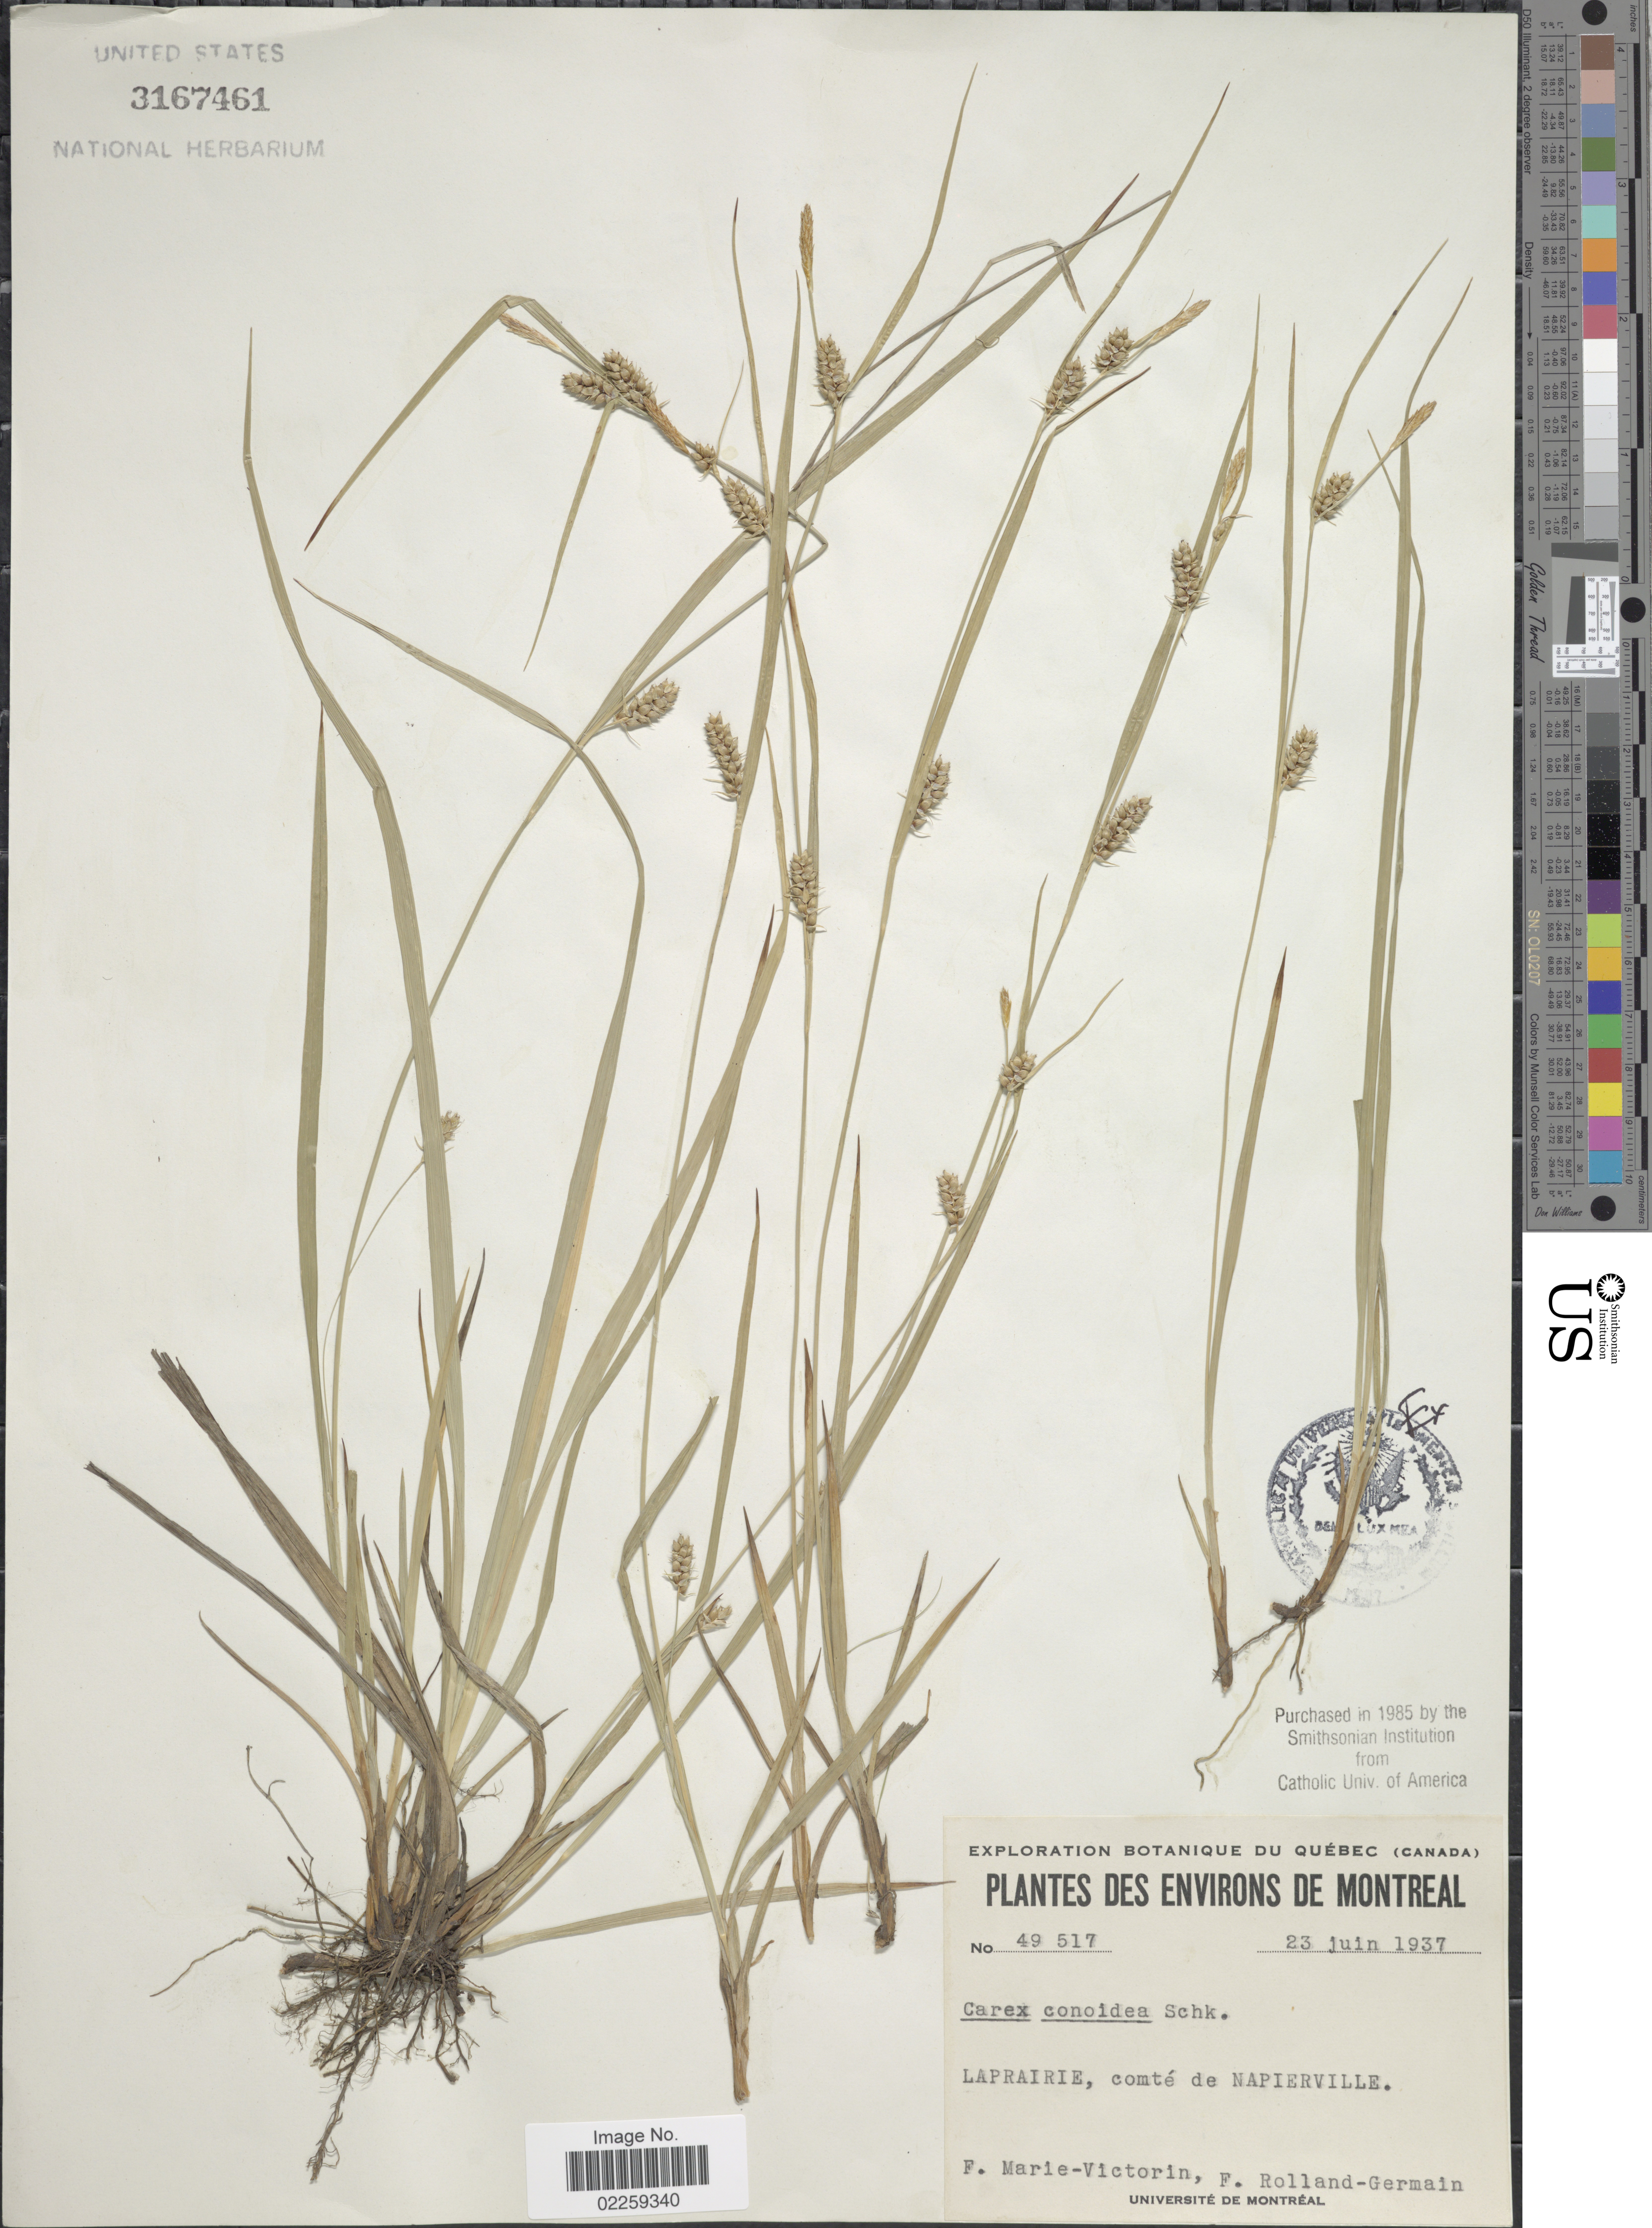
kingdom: Plantae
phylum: Tracheophyta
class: Liliopsida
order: Poales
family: Cyperaceae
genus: Carex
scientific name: Carex conoidea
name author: Willd.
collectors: F. Marie-Victorin & Rolland-Germain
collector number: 49517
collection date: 1937-06-23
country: Canada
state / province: Quebec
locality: Environs de Montreal, Laprairie, comte de Napierville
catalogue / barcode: US 3167461